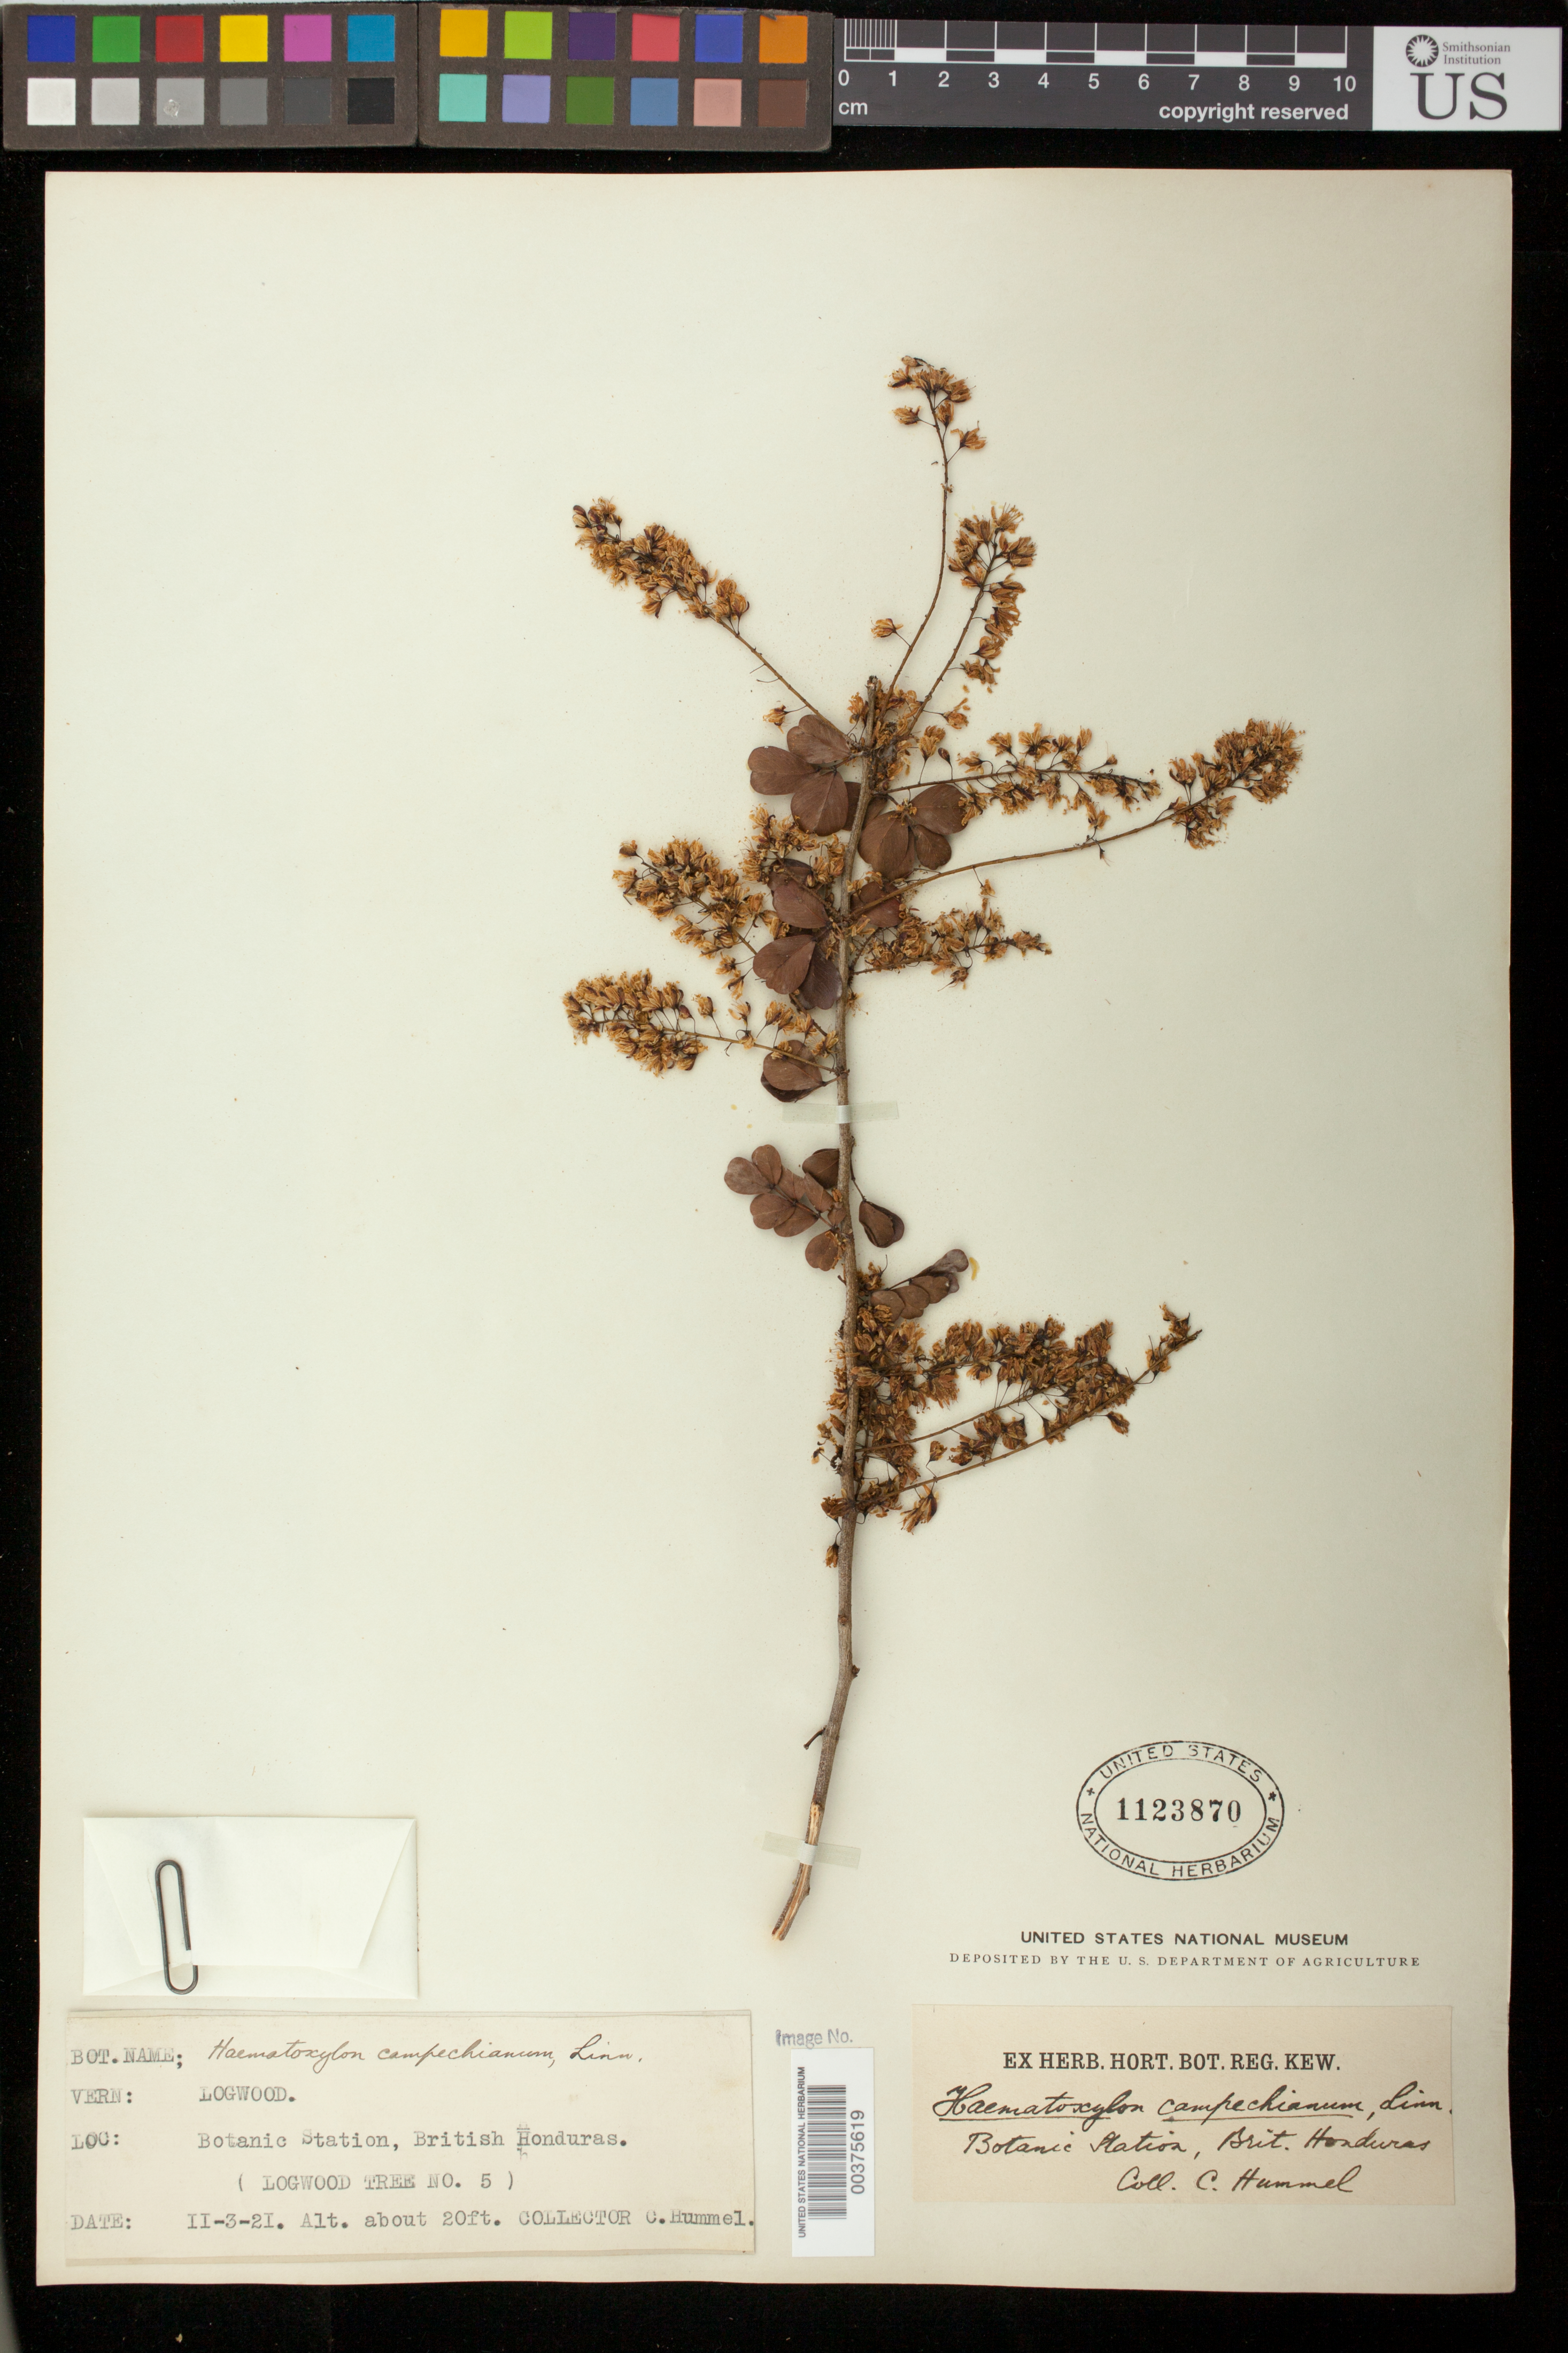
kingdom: Plantae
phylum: Tracheophyta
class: Magnoliopsida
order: Fabales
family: Fabaceae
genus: Haematoxylum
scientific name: Haematoxylum campechianum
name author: L.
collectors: C. Hummel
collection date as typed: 03 Feb 1921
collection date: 1921-02-03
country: Belize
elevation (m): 6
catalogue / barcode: US 1123870